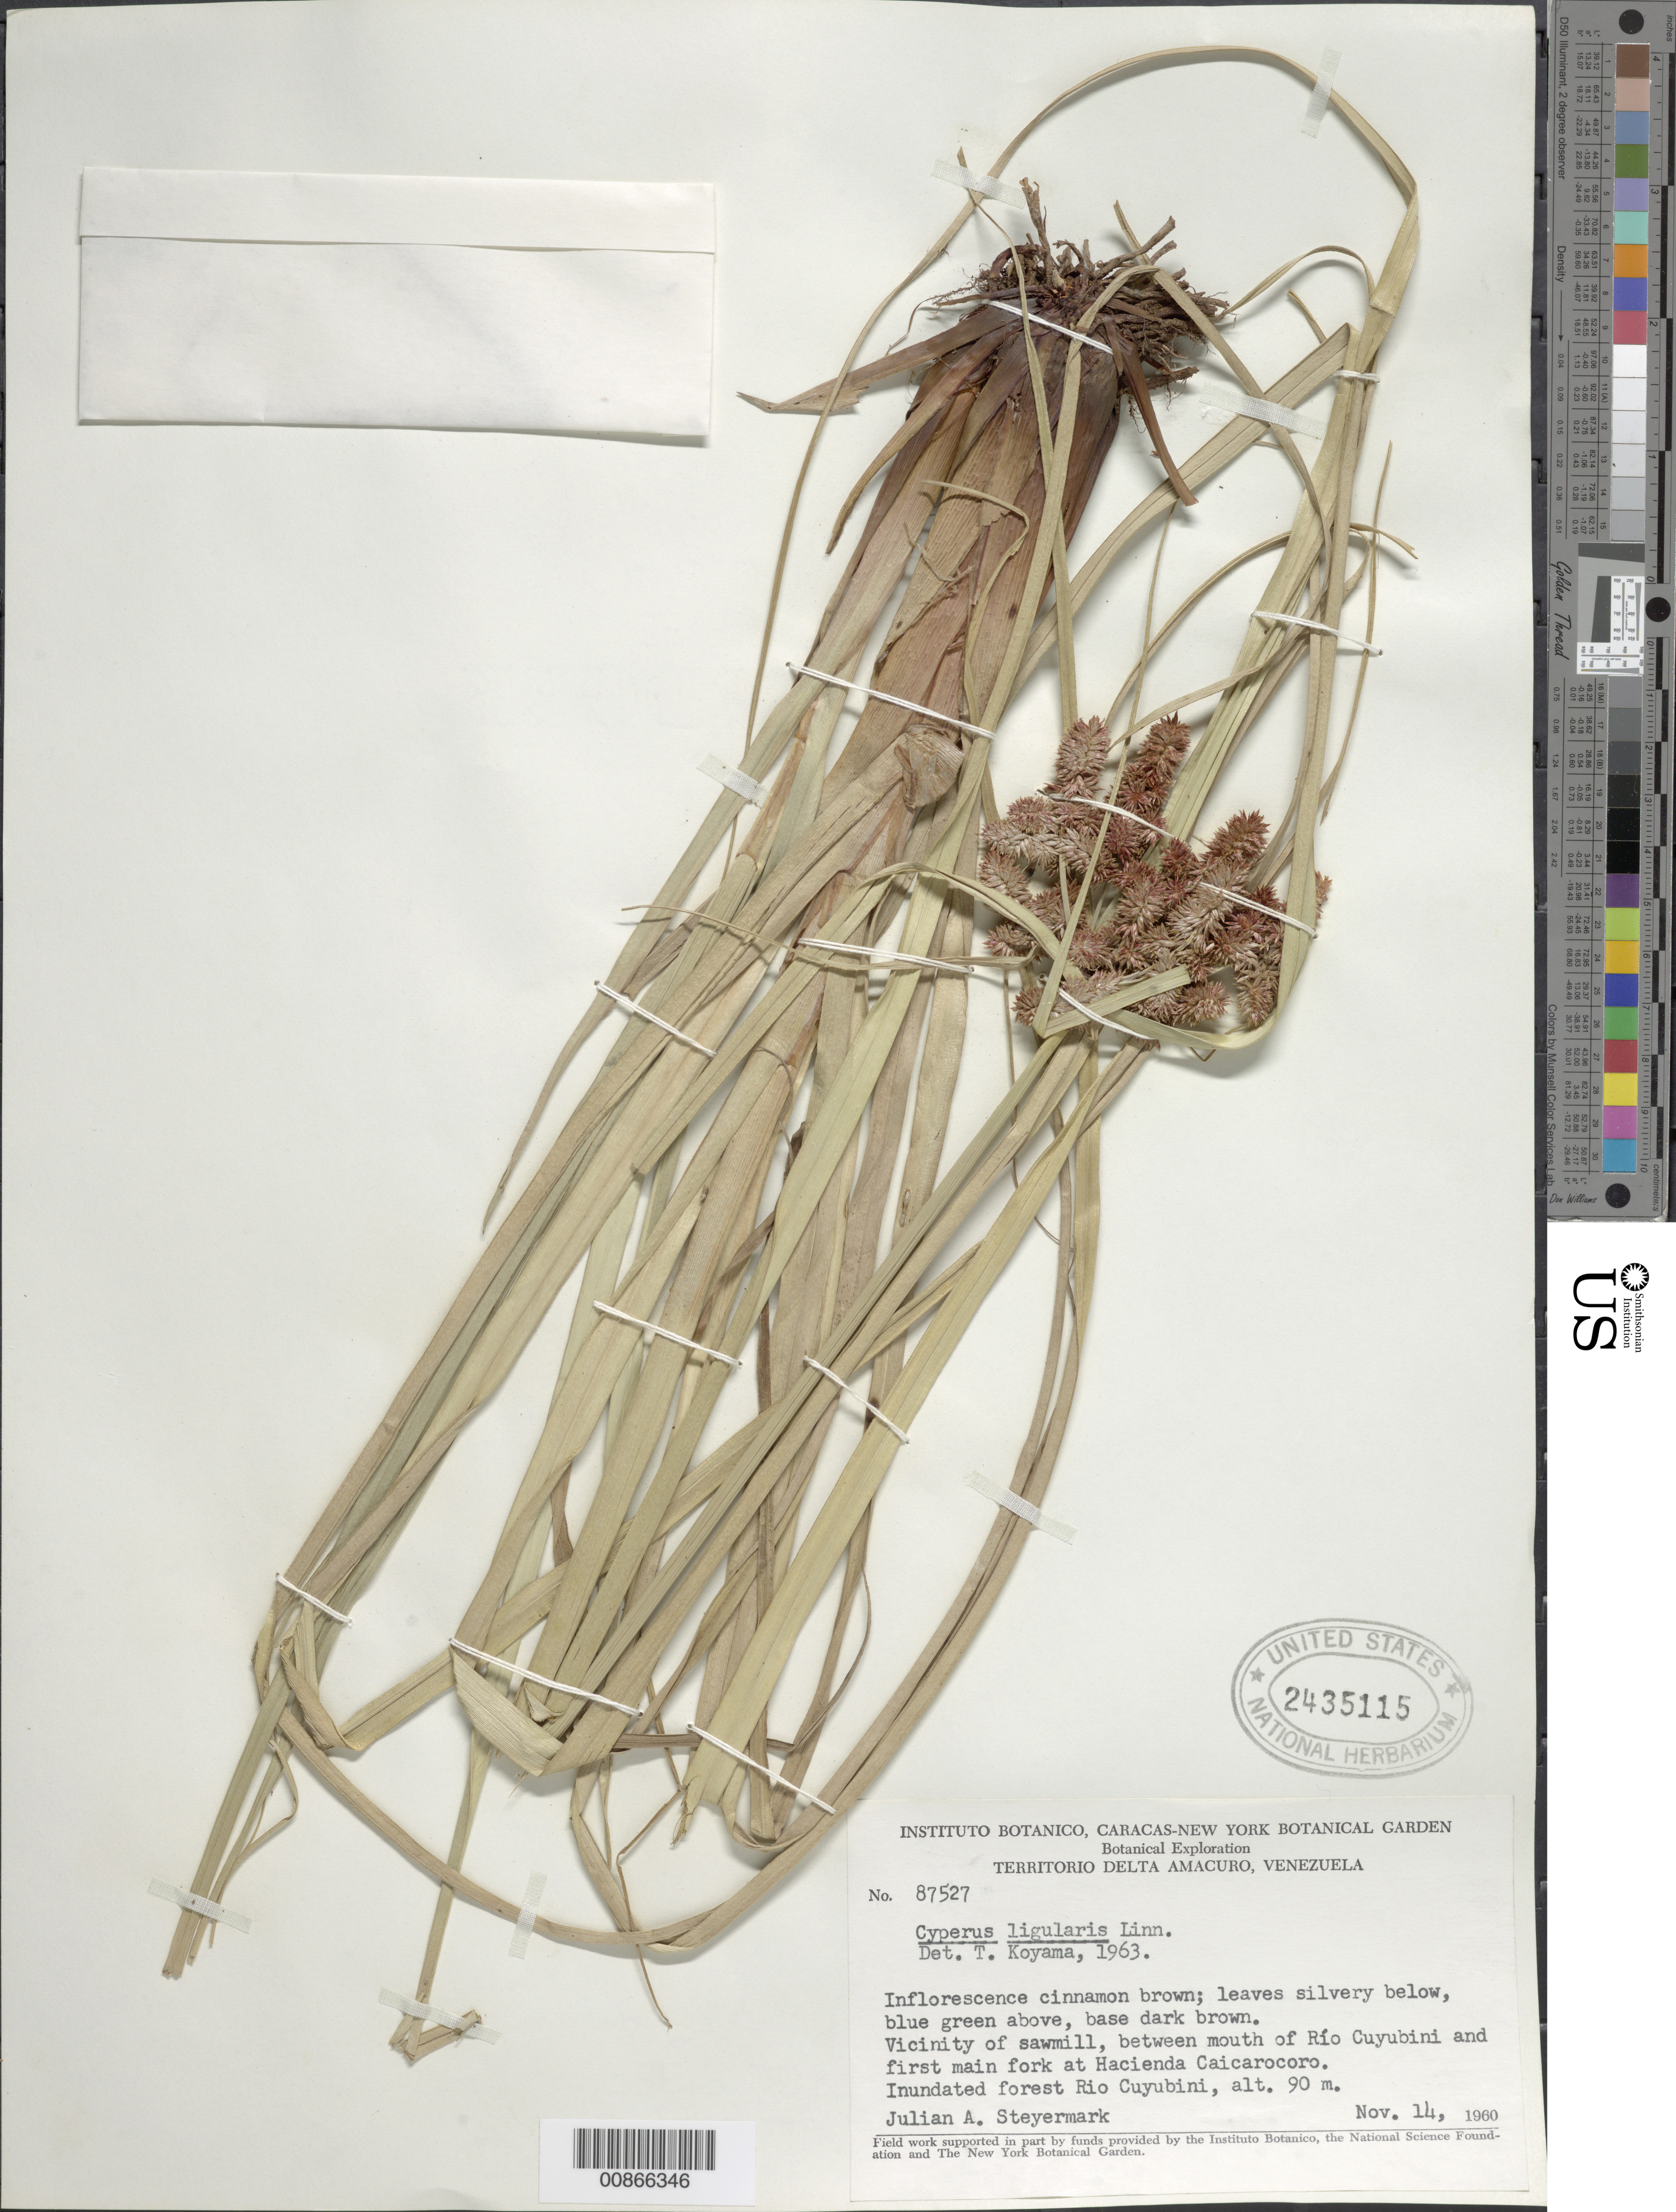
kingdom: Plantae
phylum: Tracheophyta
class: Liliopsida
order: Poales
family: Cyperaceae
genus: Cyperus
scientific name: Cyperus ligularis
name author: L.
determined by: Koyama, Tetsuo M.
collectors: J. Steyermark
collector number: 87527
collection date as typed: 14-Nov-60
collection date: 1960-11-14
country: Venezuela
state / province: Delta Amacuro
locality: Río Cuyubini, vic of sawmill, between mouth of Río Cuyubini and first main fork at Hacienda Caicarocoro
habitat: Inundated forest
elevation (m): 90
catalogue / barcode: US 2435115